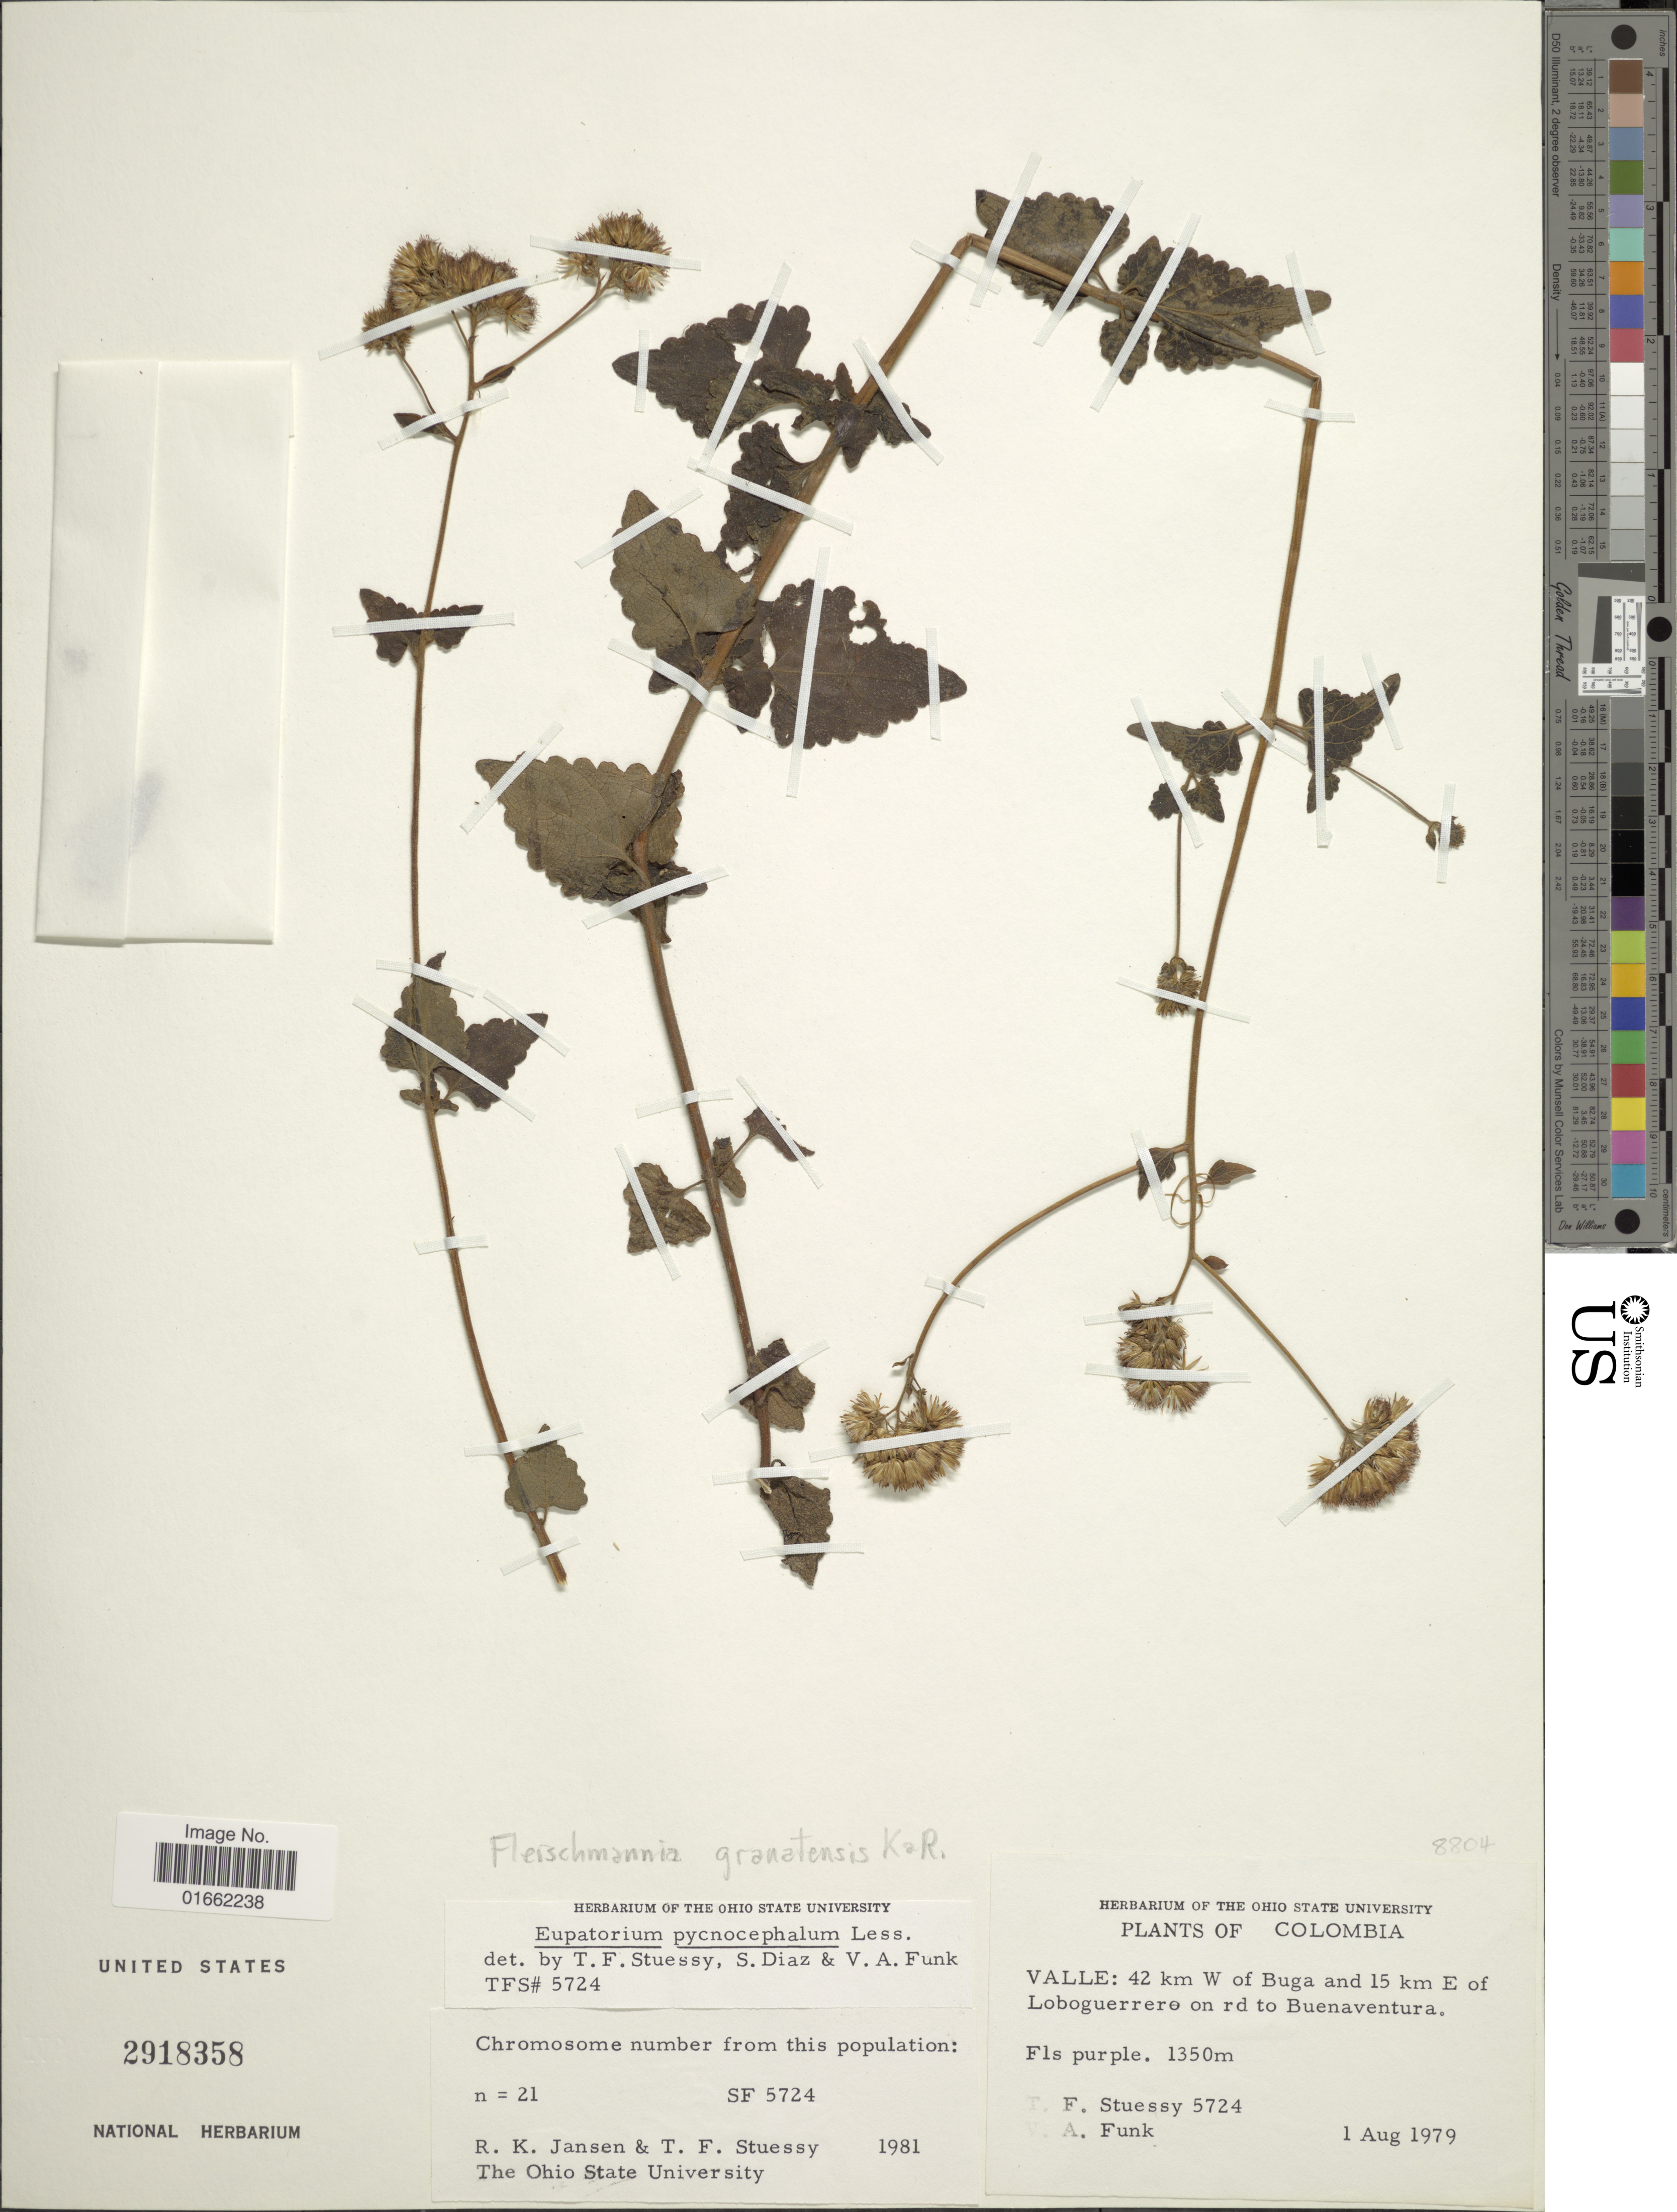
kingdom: Plantae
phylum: Tracheophyta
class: Magnoliopsida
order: Asterales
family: Asteraceae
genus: Fleischmannia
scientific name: Fleischmannia granatensis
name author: R.M. King & H. Rob.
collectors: T. Stuessy & V. Funk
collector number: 5724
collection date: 1979-08-01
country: Colombia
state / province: Valle del Cauca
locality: Valle: 42 km W of Buga and 15 km E of Loboguerrero on rd to Buenaventura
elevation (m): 1350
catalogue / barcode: US 2918358